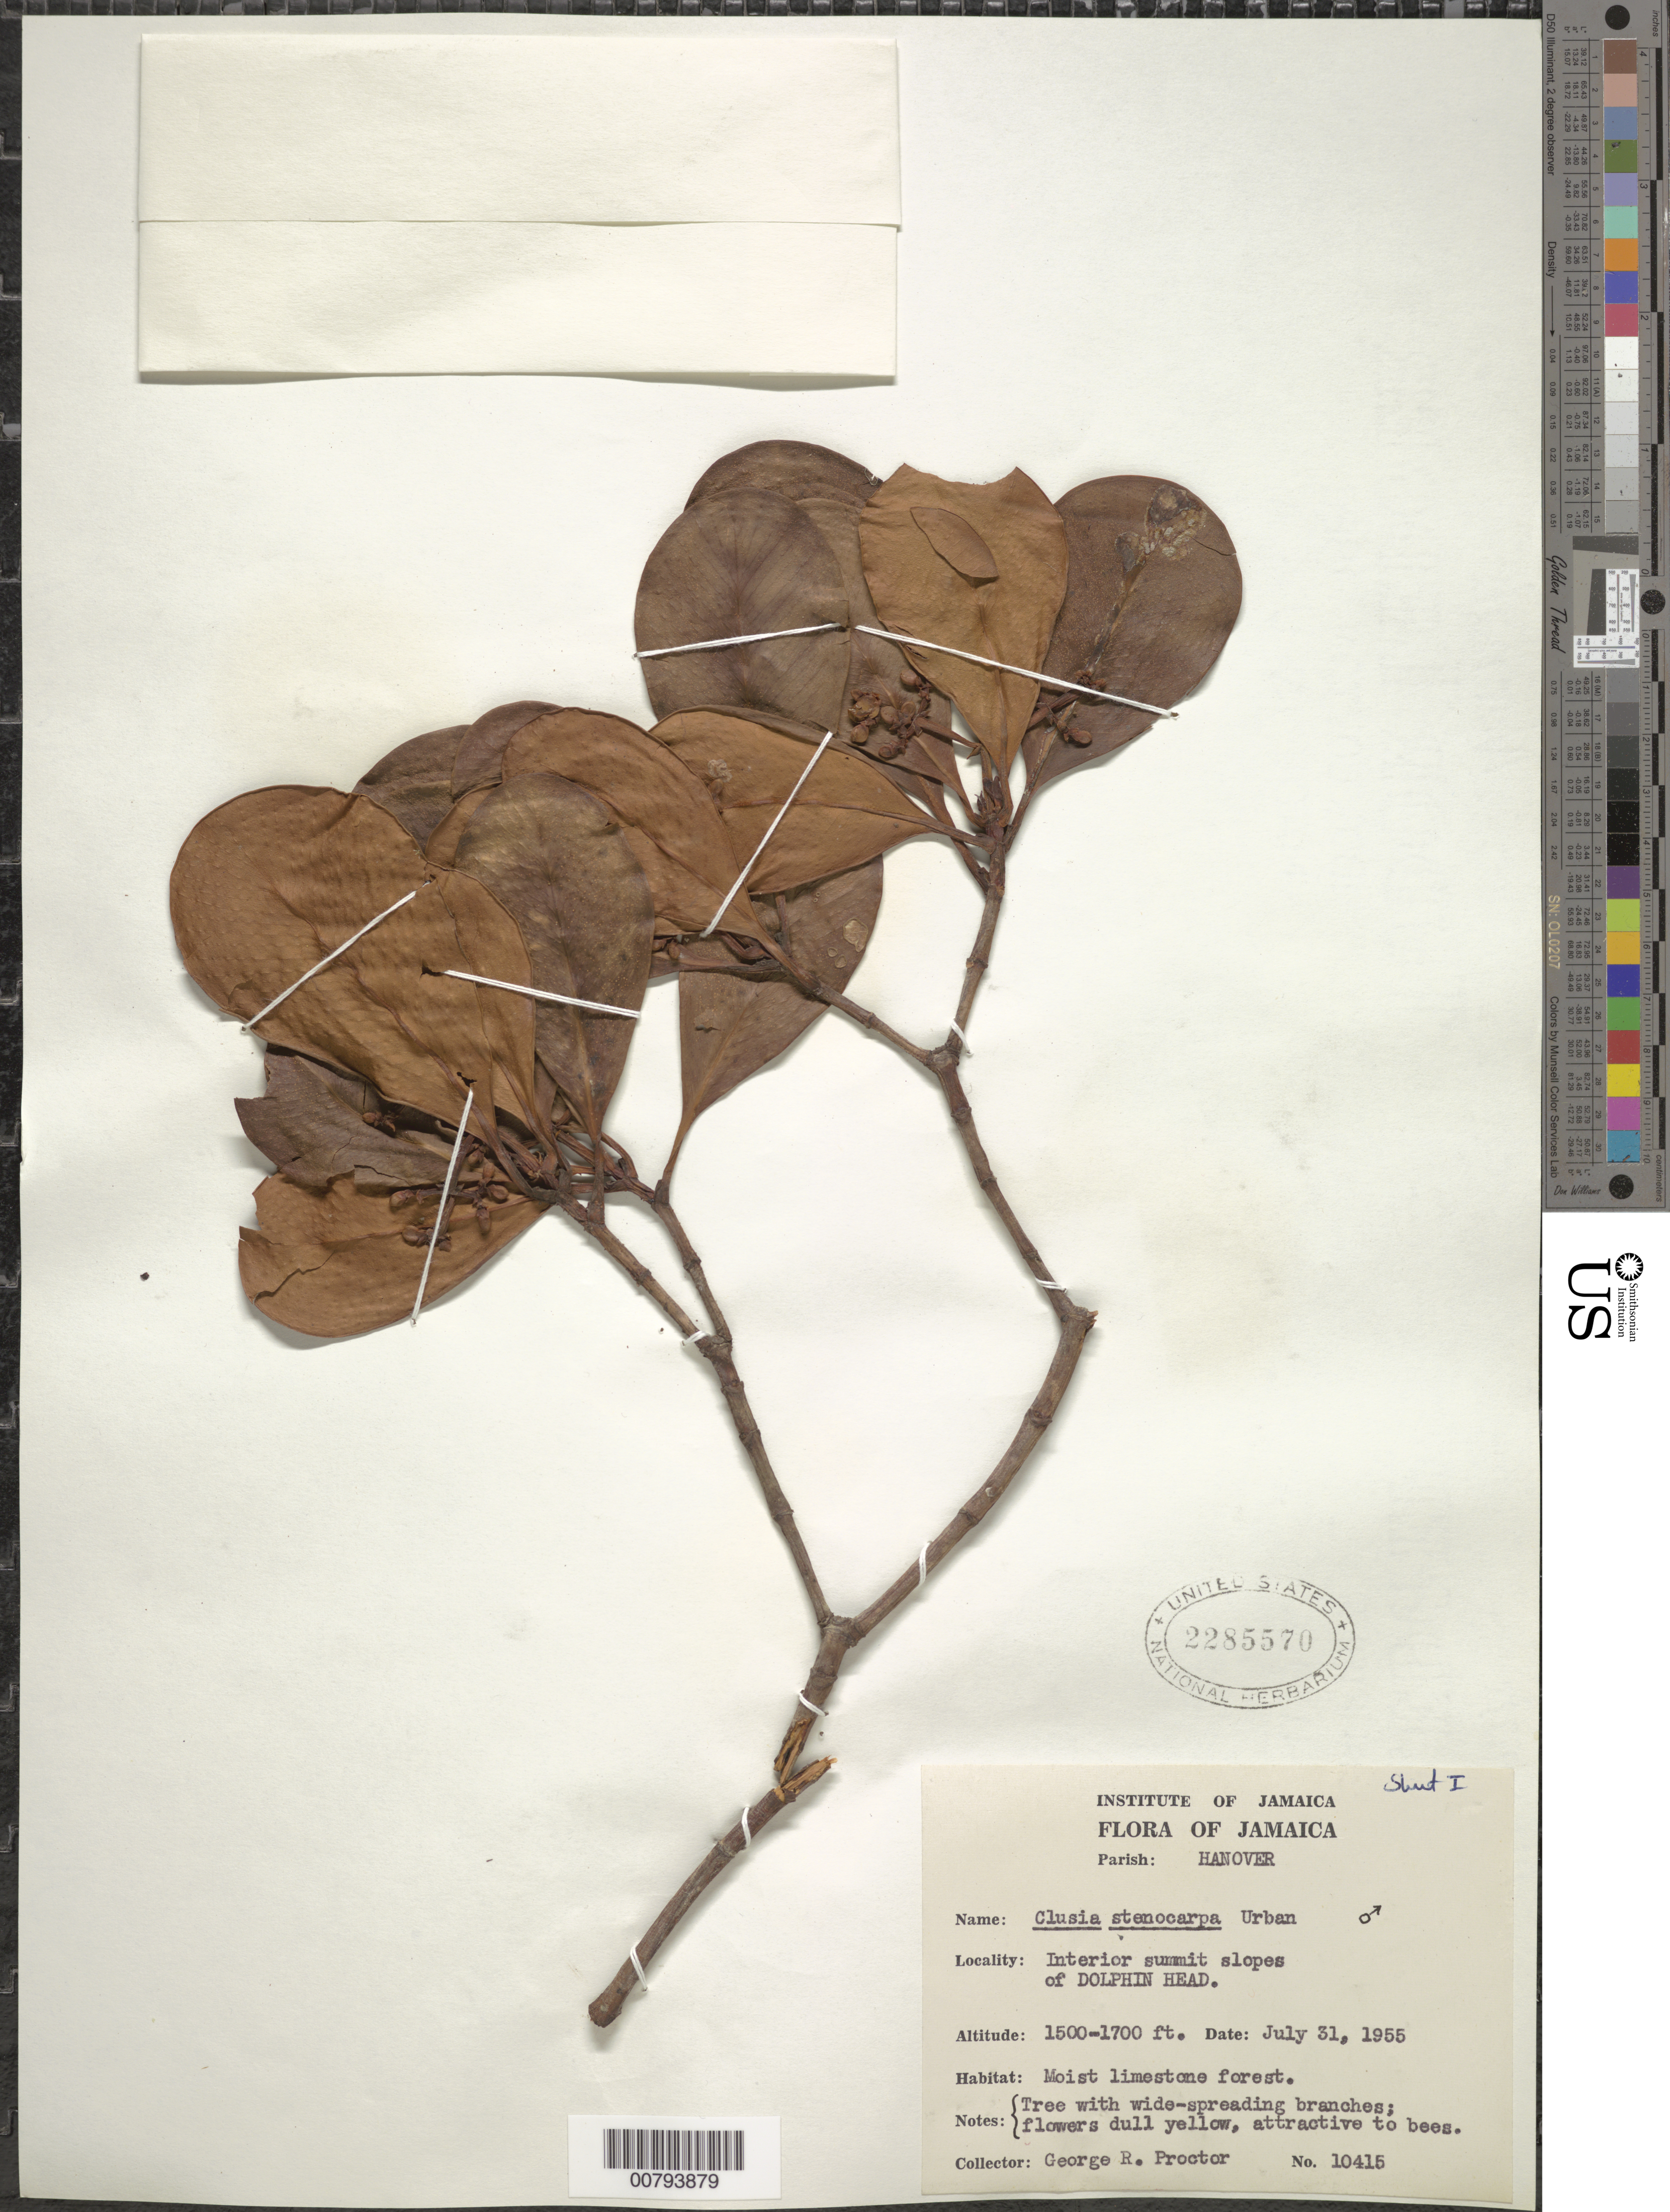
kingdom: Plantae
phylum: Tracheophyta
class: Magnoliopsida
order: Malpighiales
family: Clusiaceae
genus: Clusia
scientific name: Clusia stenocarpa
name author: Urb.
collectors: G. R. Proctor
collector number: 10415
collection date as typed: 31 Jul 1955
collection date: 1955-07-31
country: Jamaica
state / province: Hanover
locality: Interior summit slopes of Dolphin Head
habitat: Moist forest on limestone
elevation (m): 457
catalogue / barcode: US 2285570